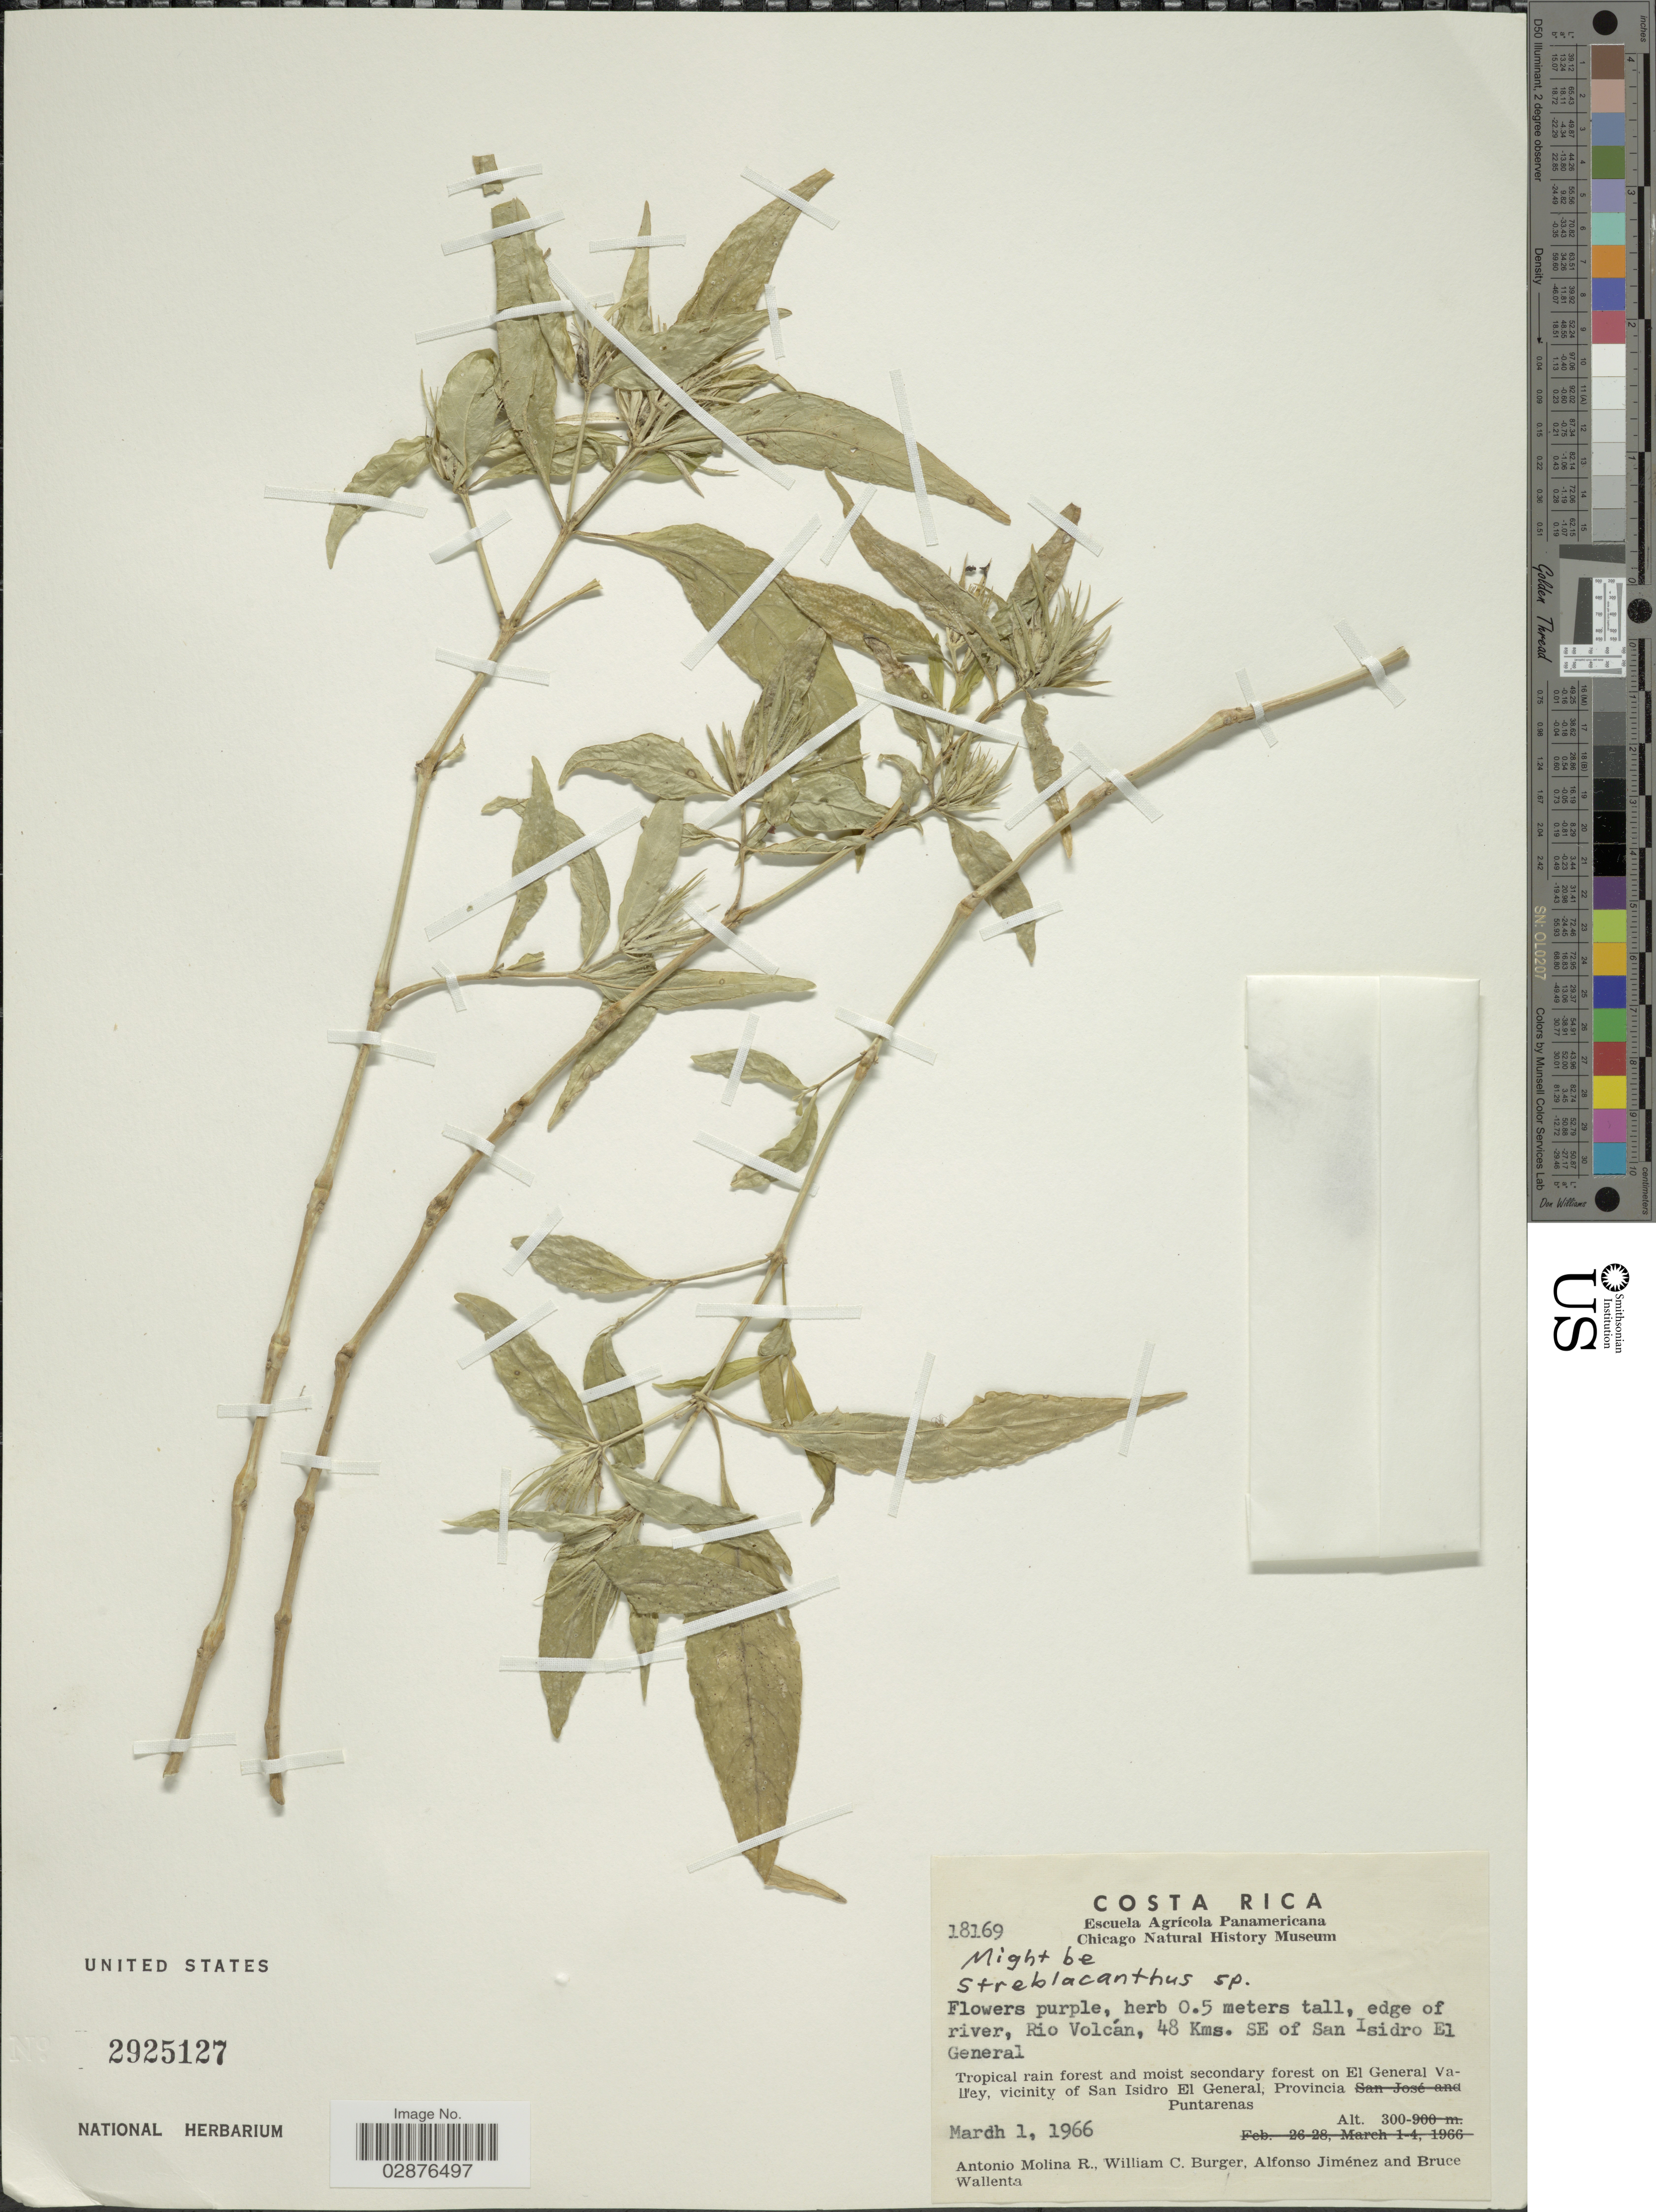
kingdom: Plantae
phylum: Tracheophyta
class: Magnoliopsida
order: Lamiales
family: Acanthaceae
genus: Justicia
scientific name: Justicia isthmensis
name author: T.F. Daniel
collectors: A. Molina R., W. Burger, A. Jiménez & B. Wallenta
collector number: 18169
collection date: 1966-03-01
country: Costa Rica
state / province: Puntarenas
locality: Edge of river, Rio Volcán, 48 Kms. SE of San Isidro El General. On El General Valley, vicinity of San Isidro El General.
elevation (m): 300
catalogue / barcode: US 2925127